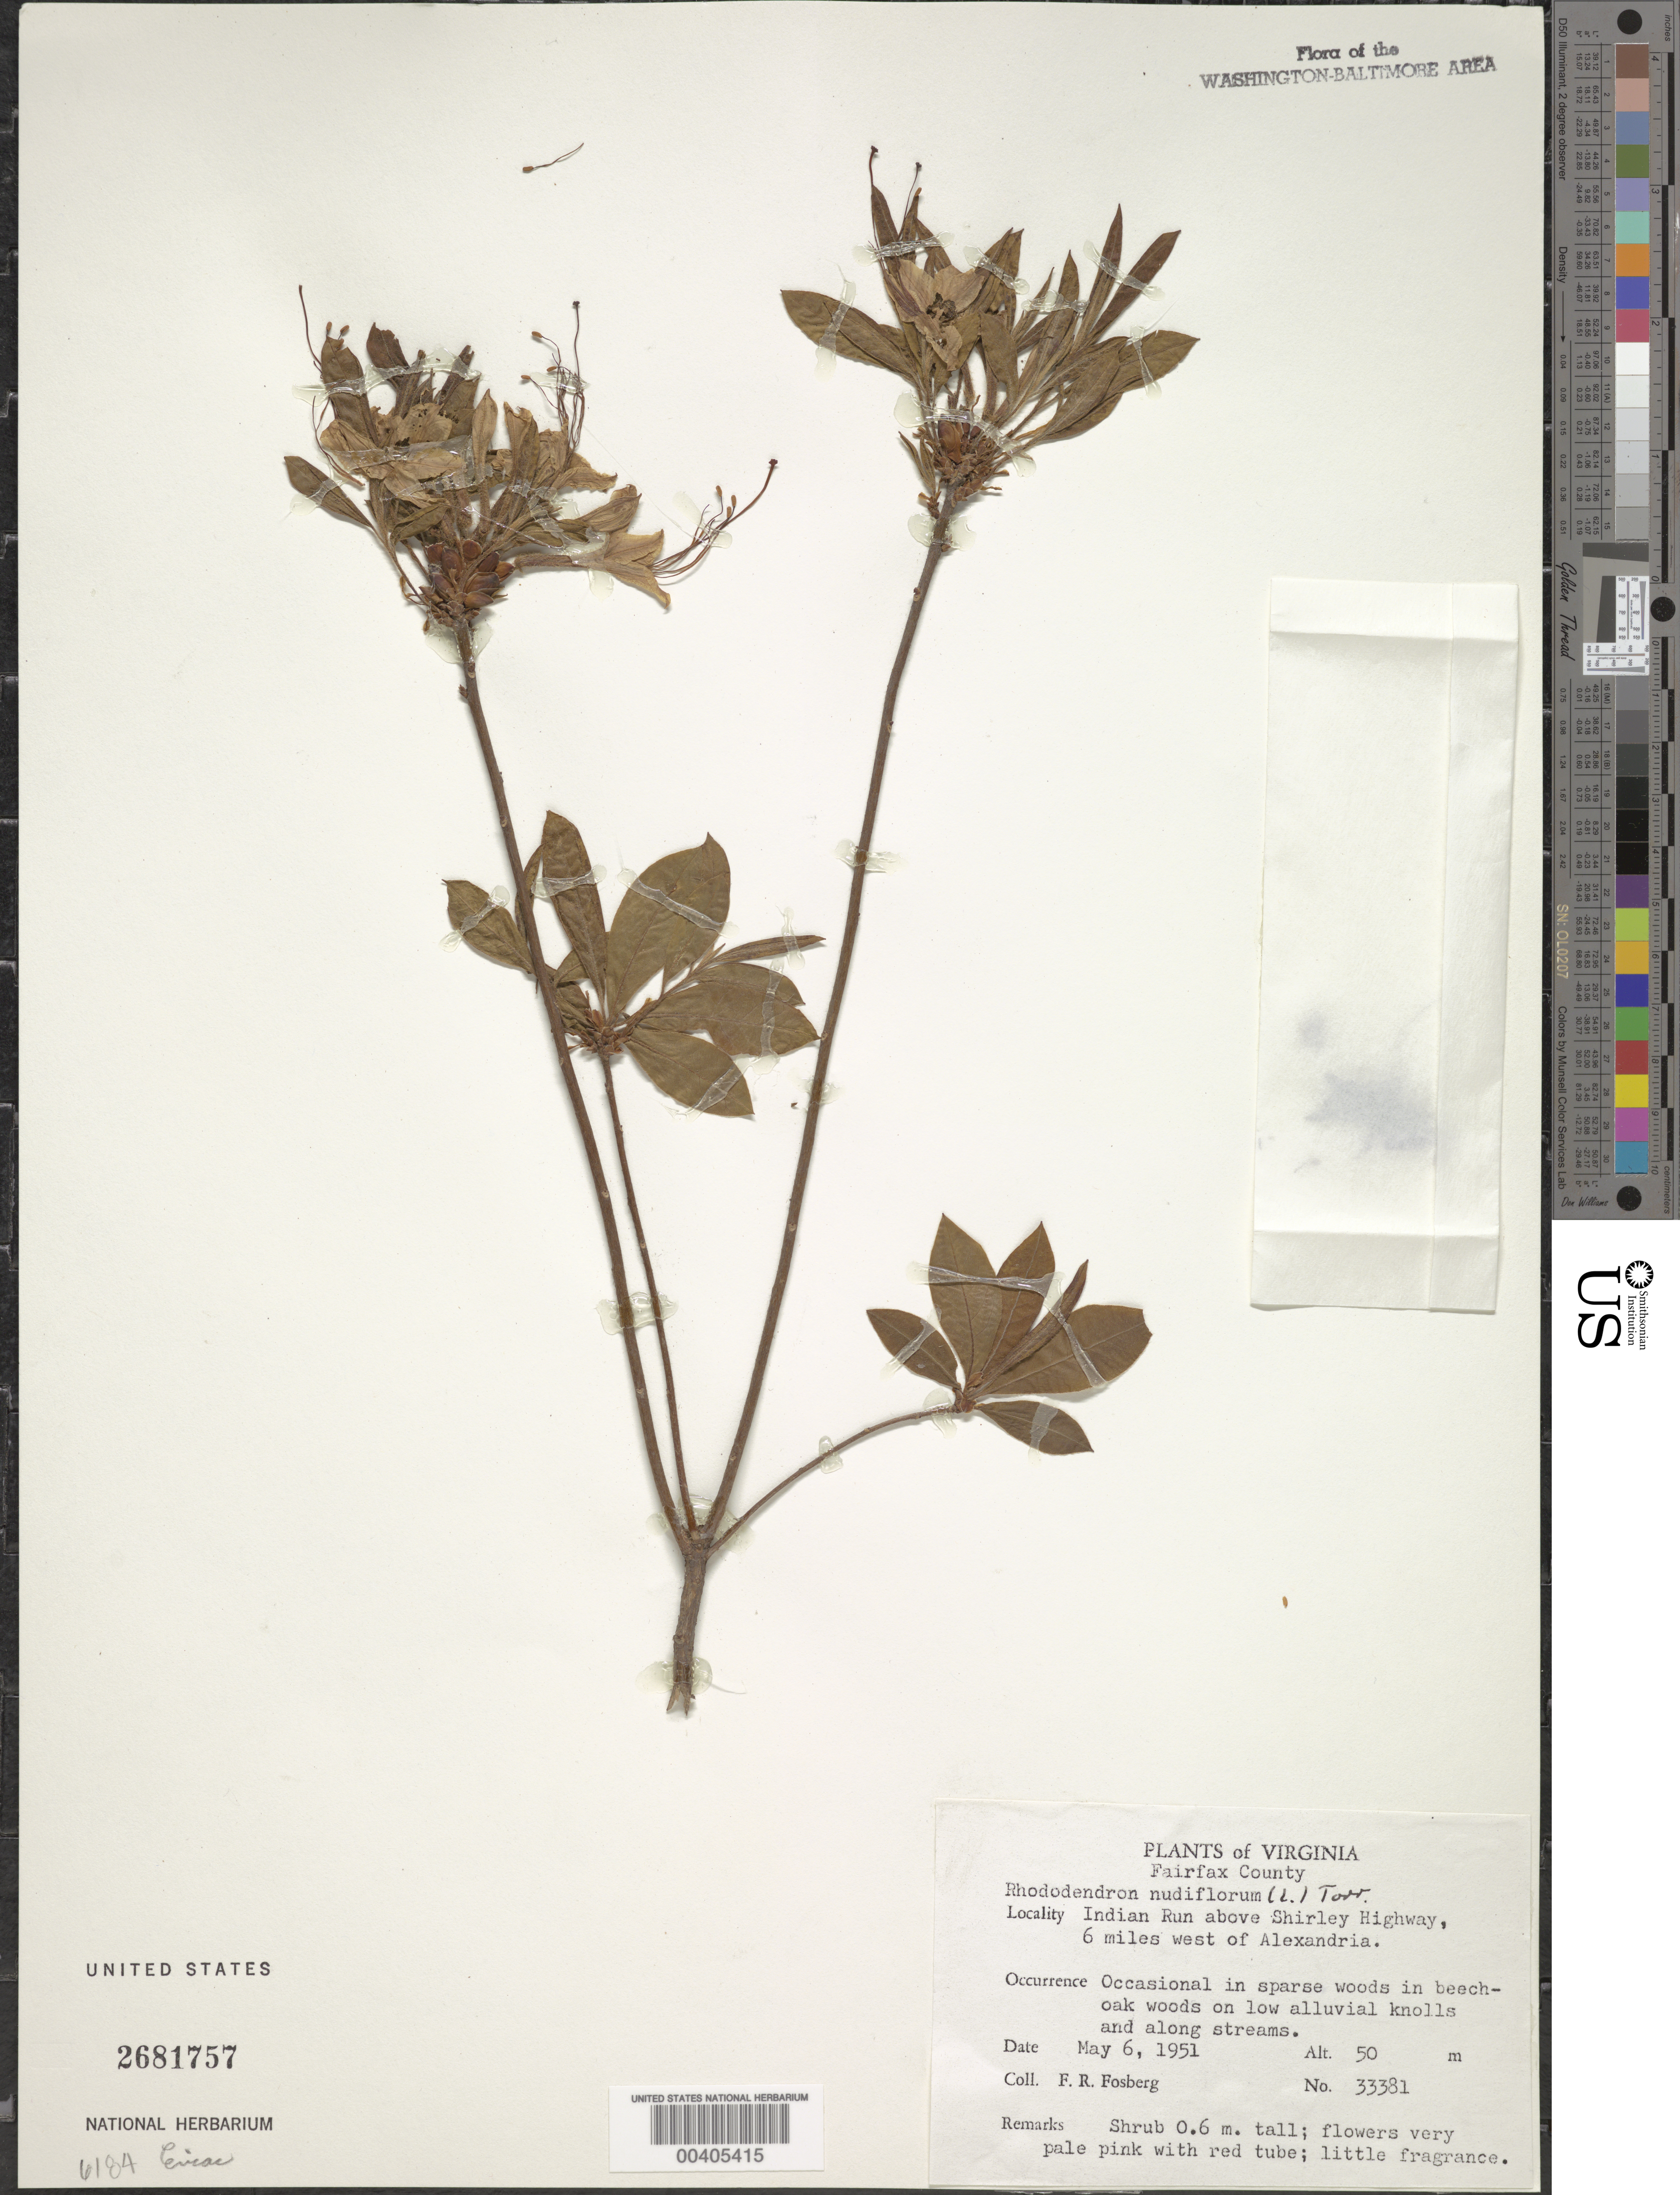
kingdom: Plantae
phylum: Tracheophyta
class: Magnoliopsida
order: Ericales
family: Ericaceae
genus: Rhododendron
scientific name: Rhododendron periclymenoides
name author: (Michx.) Shinners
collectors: F. R. Fosberg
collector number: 33381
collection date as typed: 06 May 1951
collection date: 1951-05-06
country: United States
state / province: Virginia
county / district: Fairfax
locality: Indian Run above Shirley Highway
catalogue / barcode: US 2681757